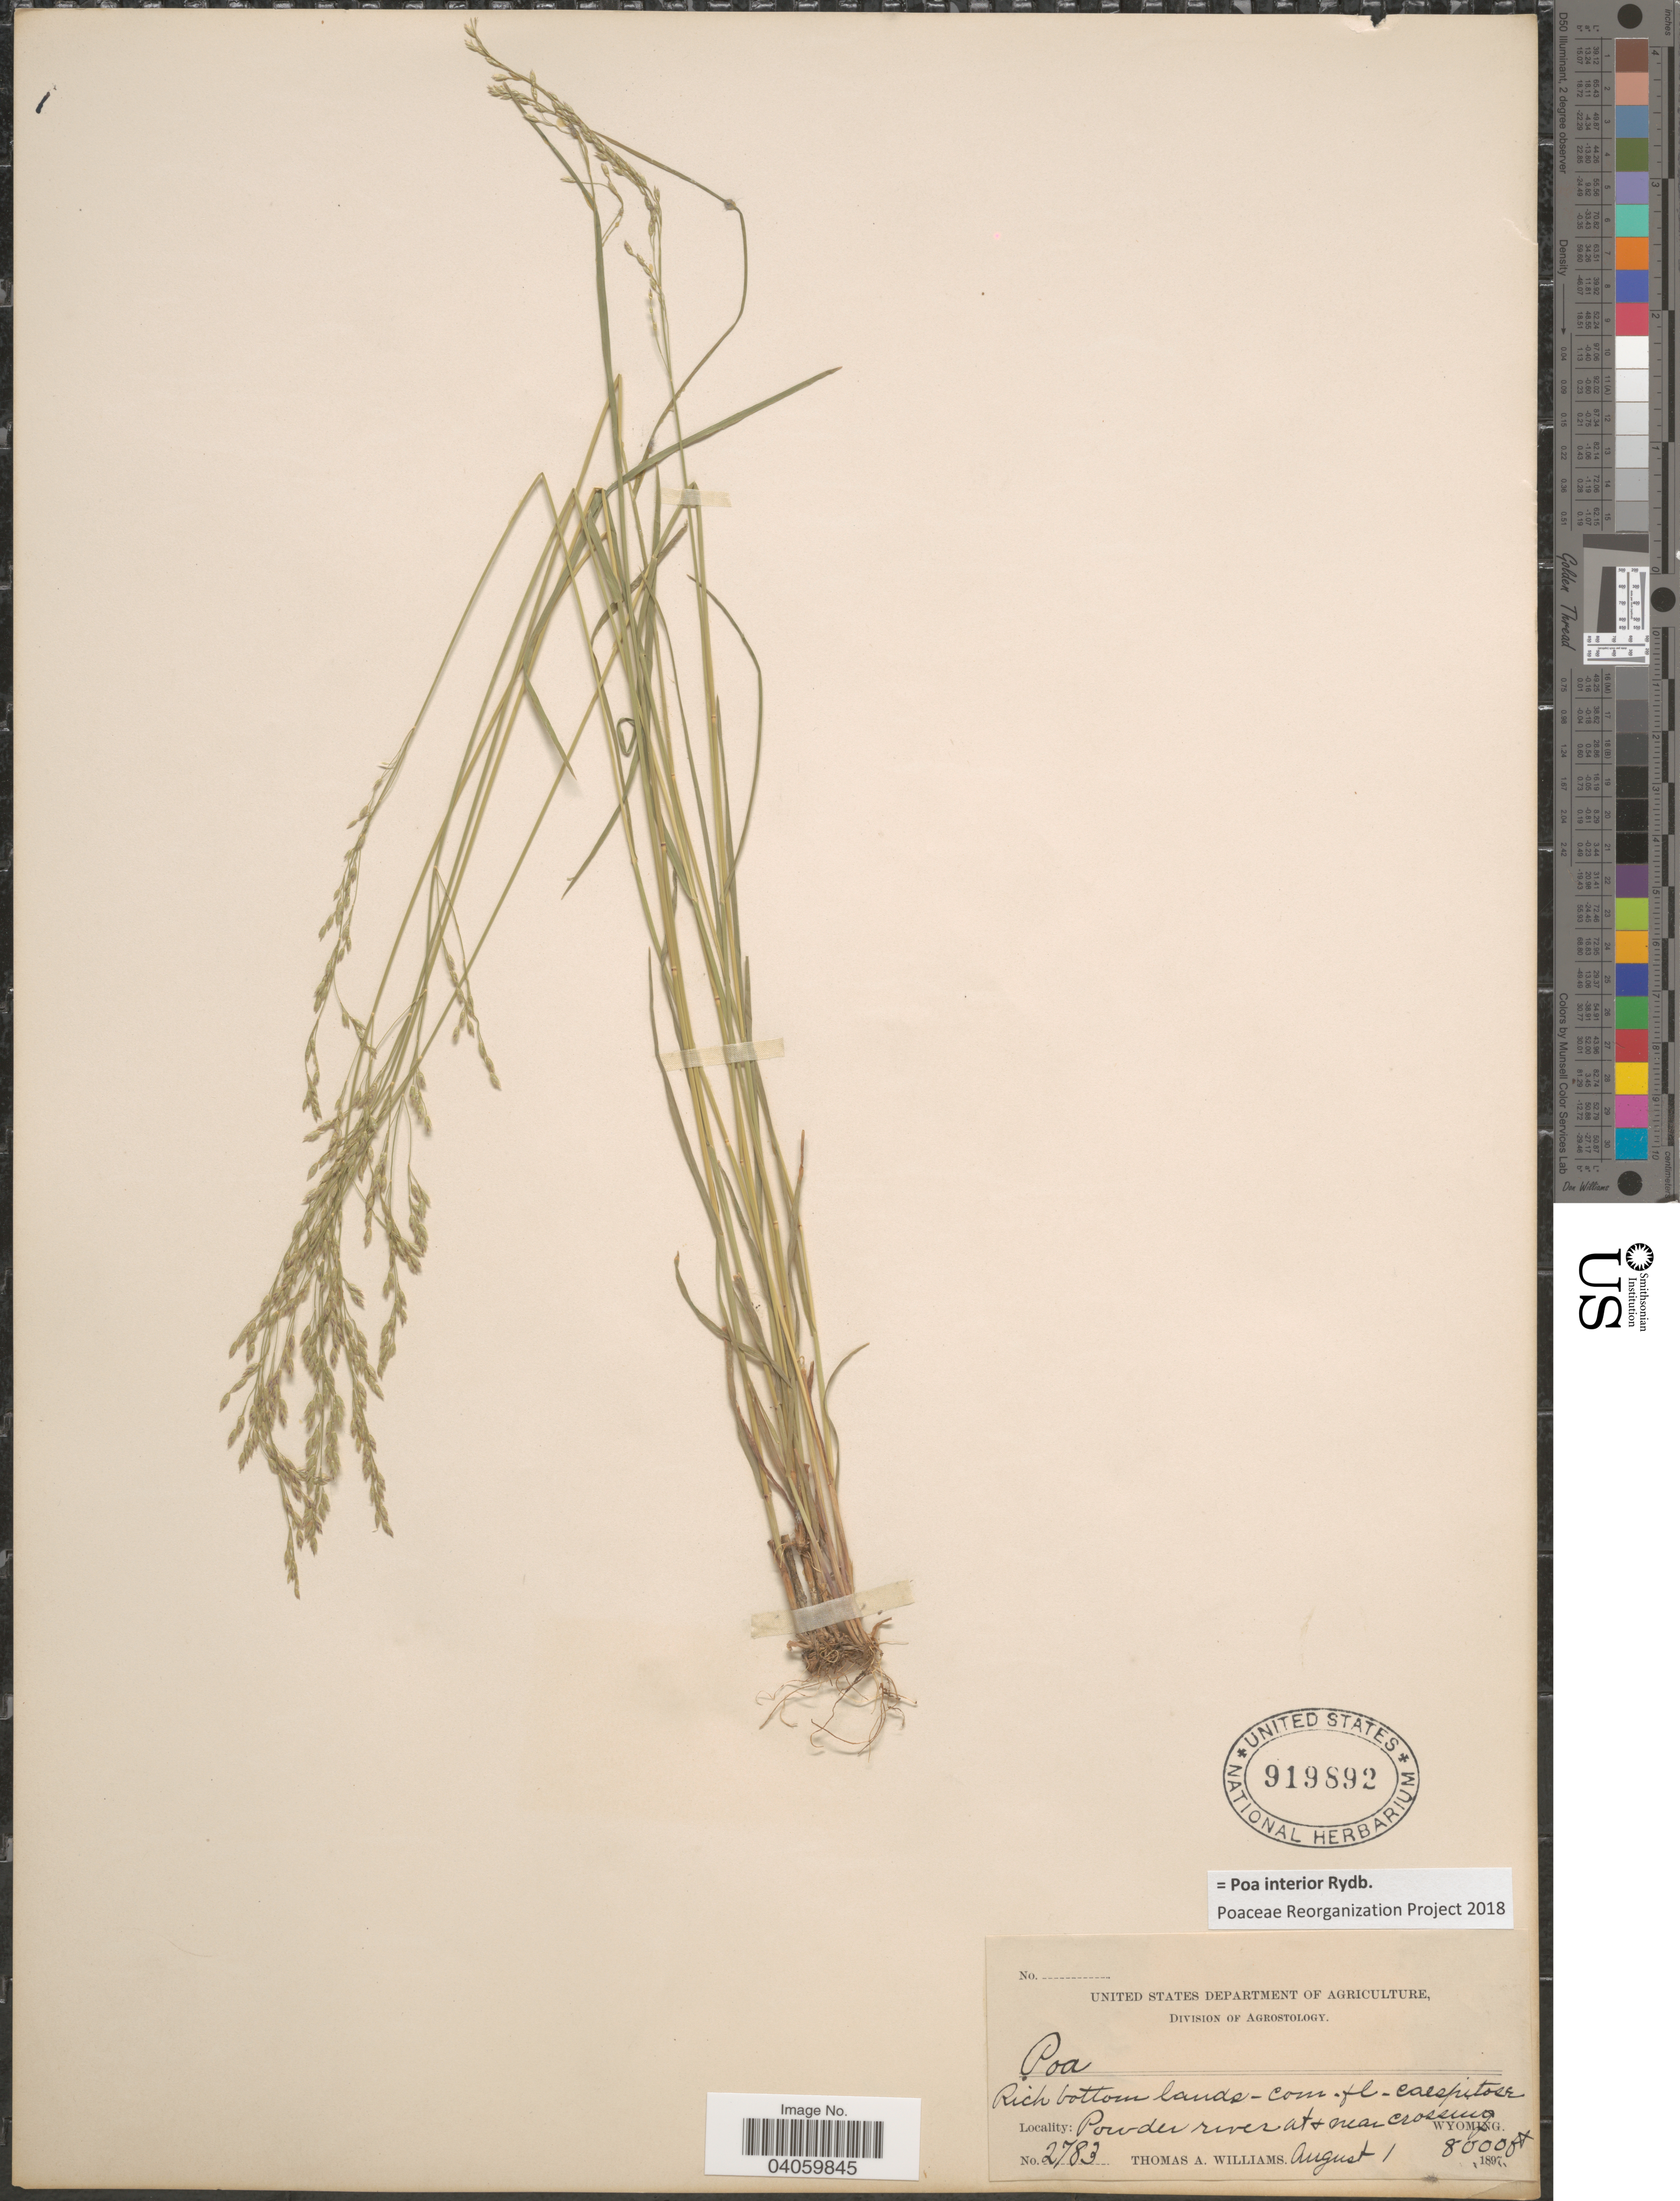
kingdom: Plantae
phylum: Tracheophyta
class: Liliopsida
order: Poales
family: Poaceae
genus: Poa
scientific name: Poa interior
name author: Rydb.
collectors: T. A. Williams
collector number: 2783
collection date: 1897-08-01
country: United States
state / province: Wyoming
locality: Powder river at & near crossing.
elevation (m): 2438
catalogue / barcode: US 919892